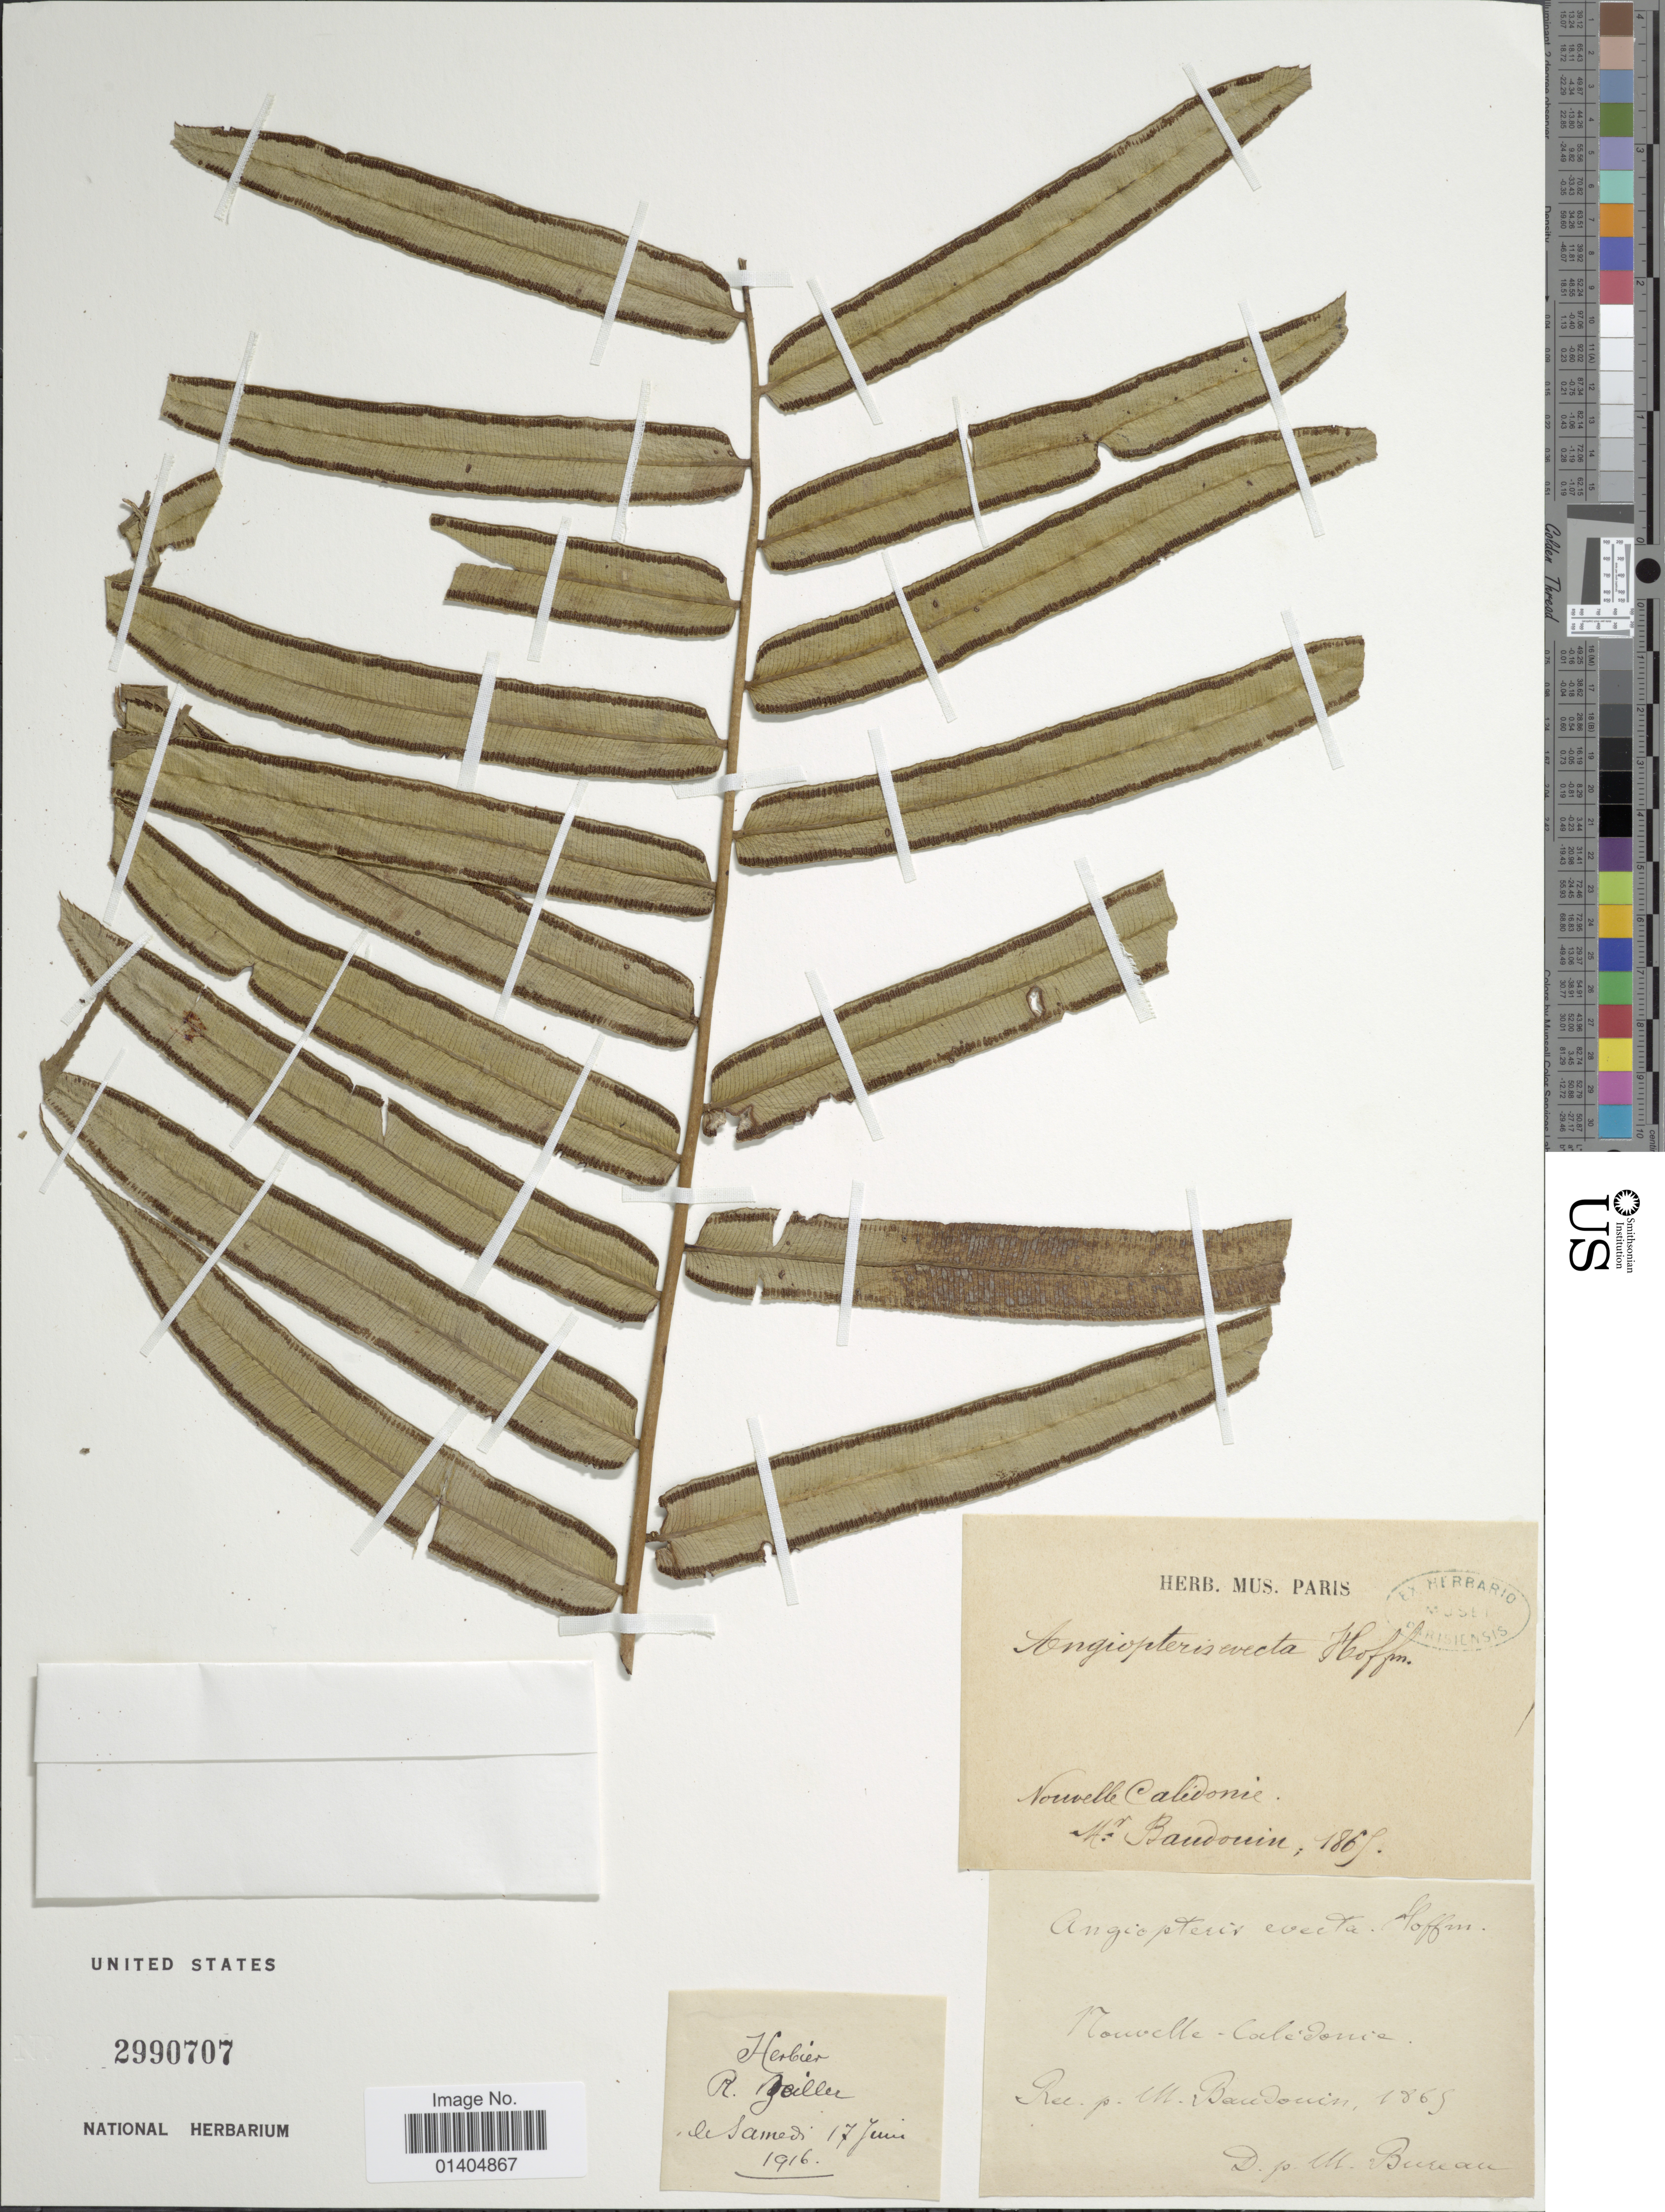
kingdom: Plantae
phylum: Tracheophyta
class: Polypodiopsida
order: Marattiales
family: Marattiaceae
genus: Angiopteris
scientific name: Angiopteris evecta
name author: (G. Forst.) Hoffm.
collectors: -. Baudouin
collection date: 1869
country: New Caledonia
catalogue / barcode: US 2990707